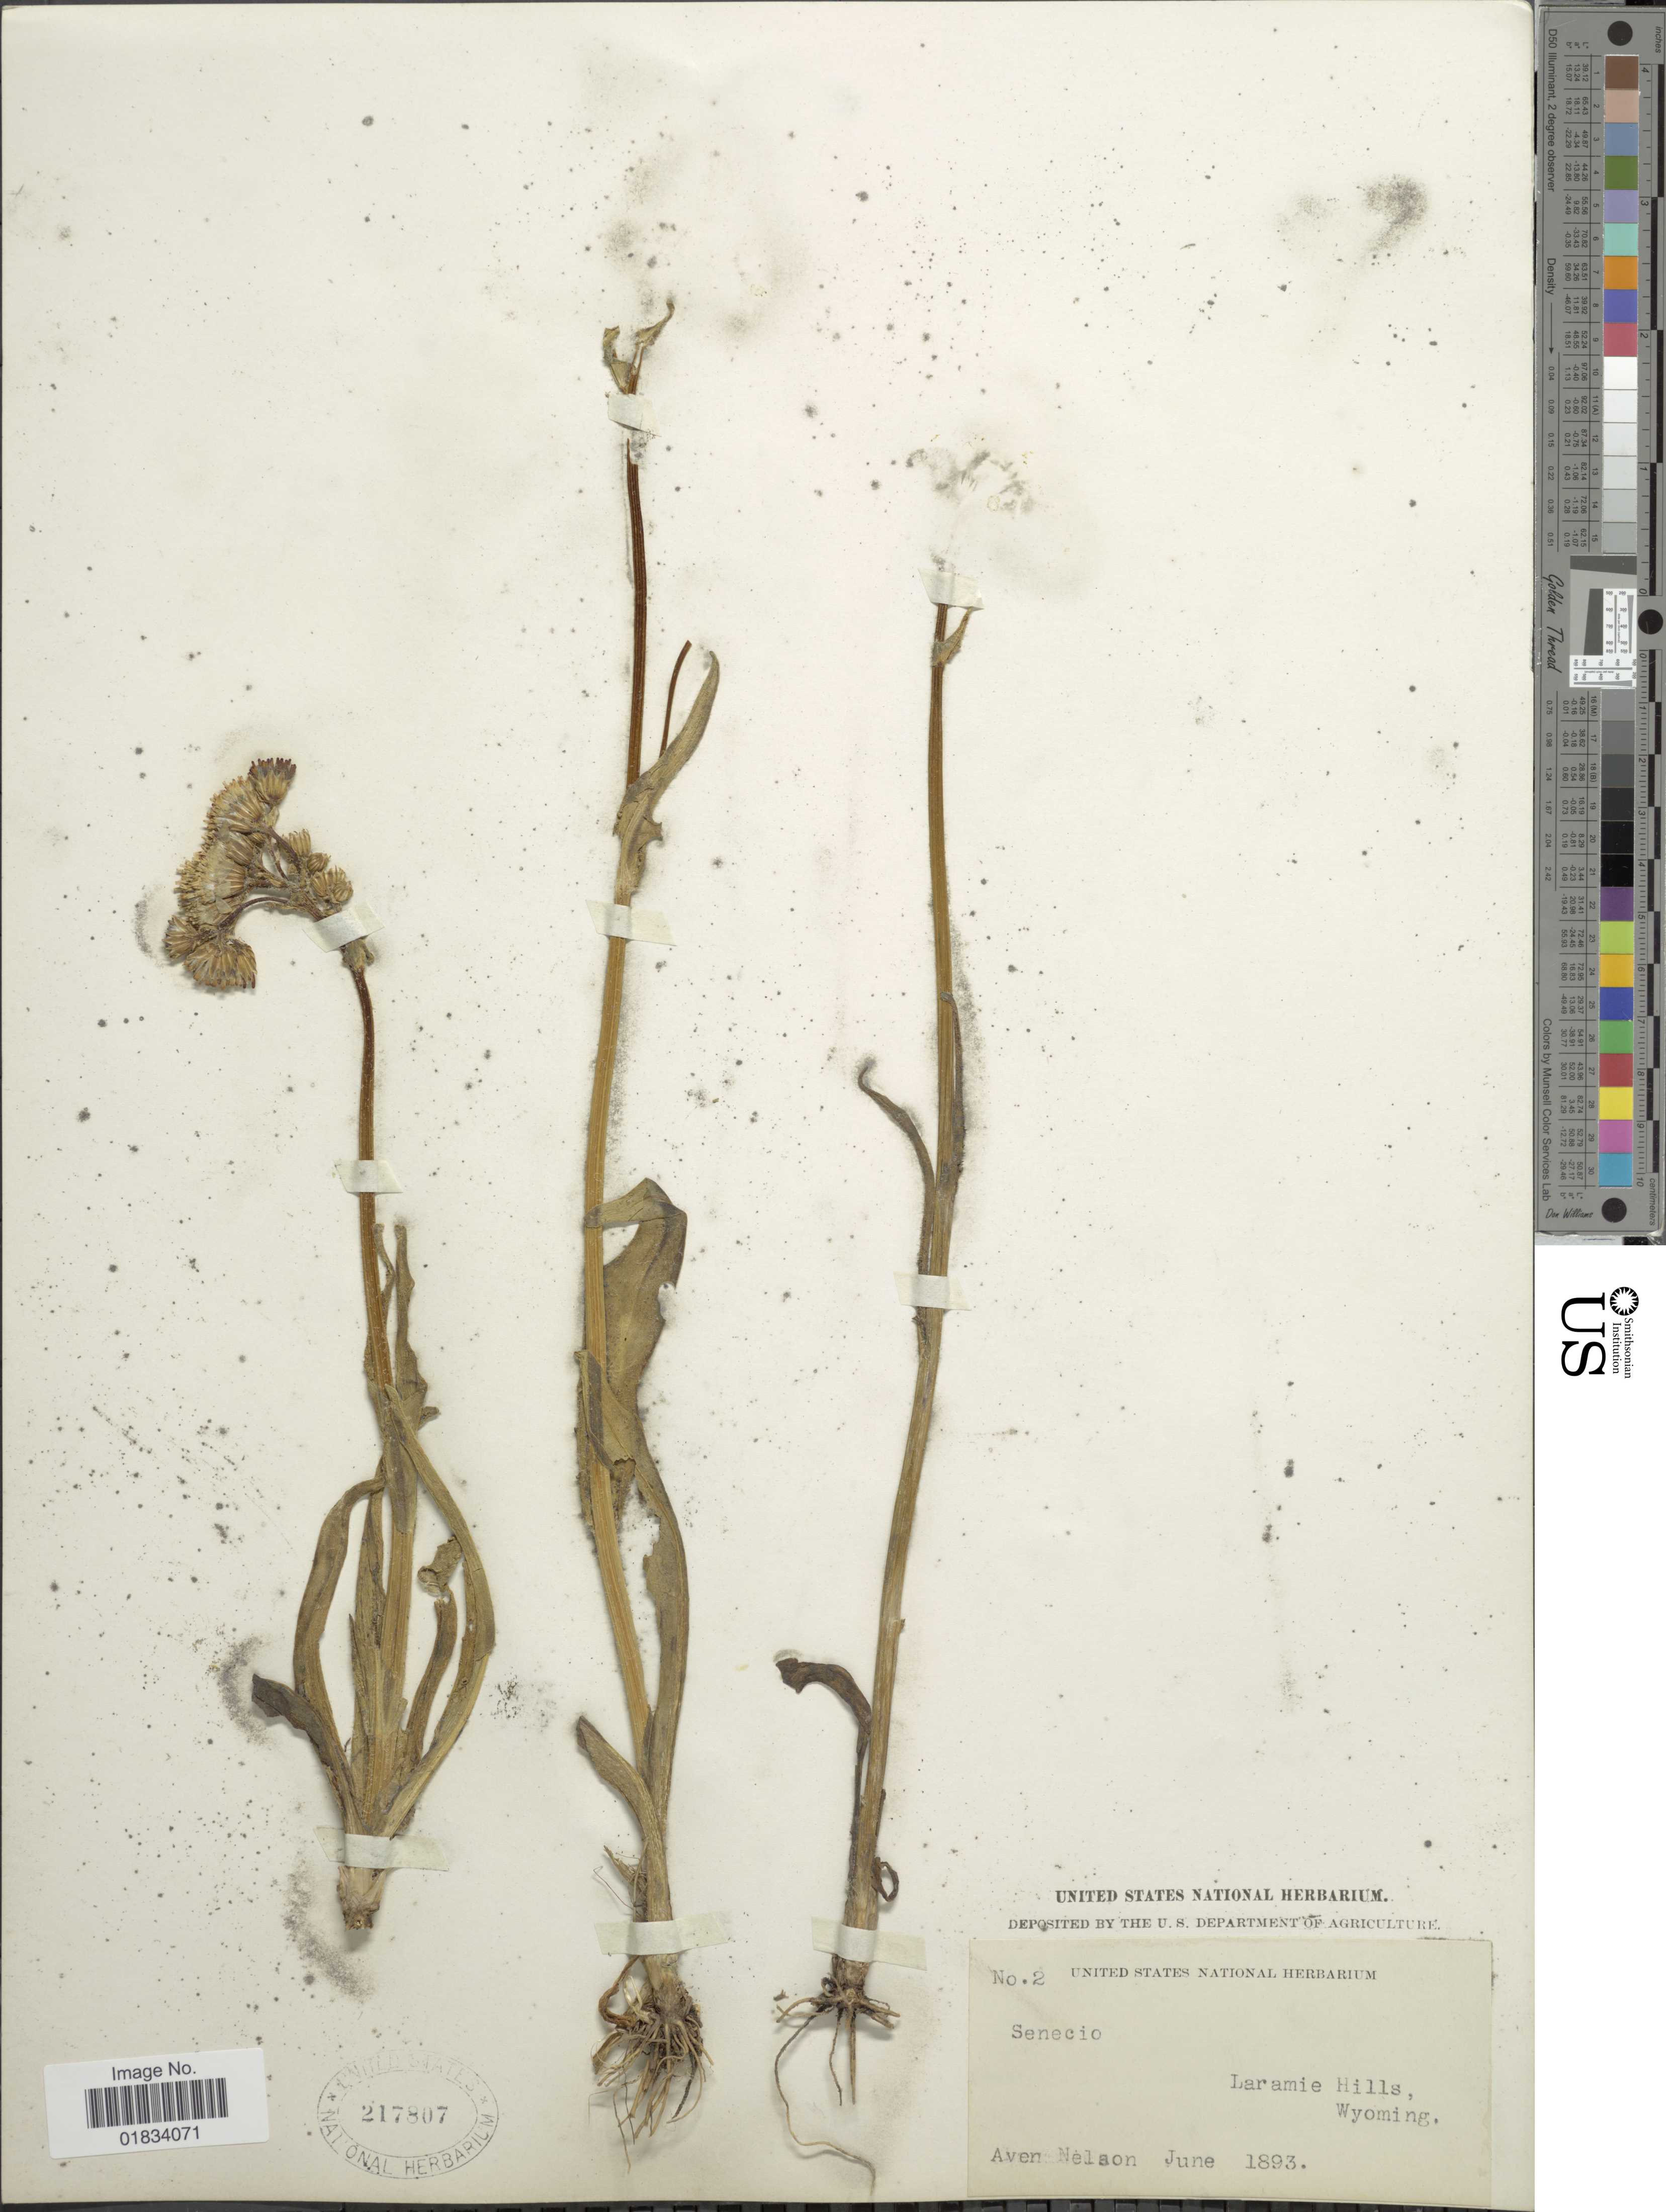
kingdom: Plantae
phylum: Tracheophyta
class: Magnoliopsida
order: Asterales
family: Asteraceae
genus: Senecio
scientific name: Senecio integerrimus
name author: Nutt.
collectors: A. Nelson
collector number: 2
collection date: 1893-06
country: United States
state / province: Wyoming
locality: Laramie Hills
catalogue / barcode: US 217807